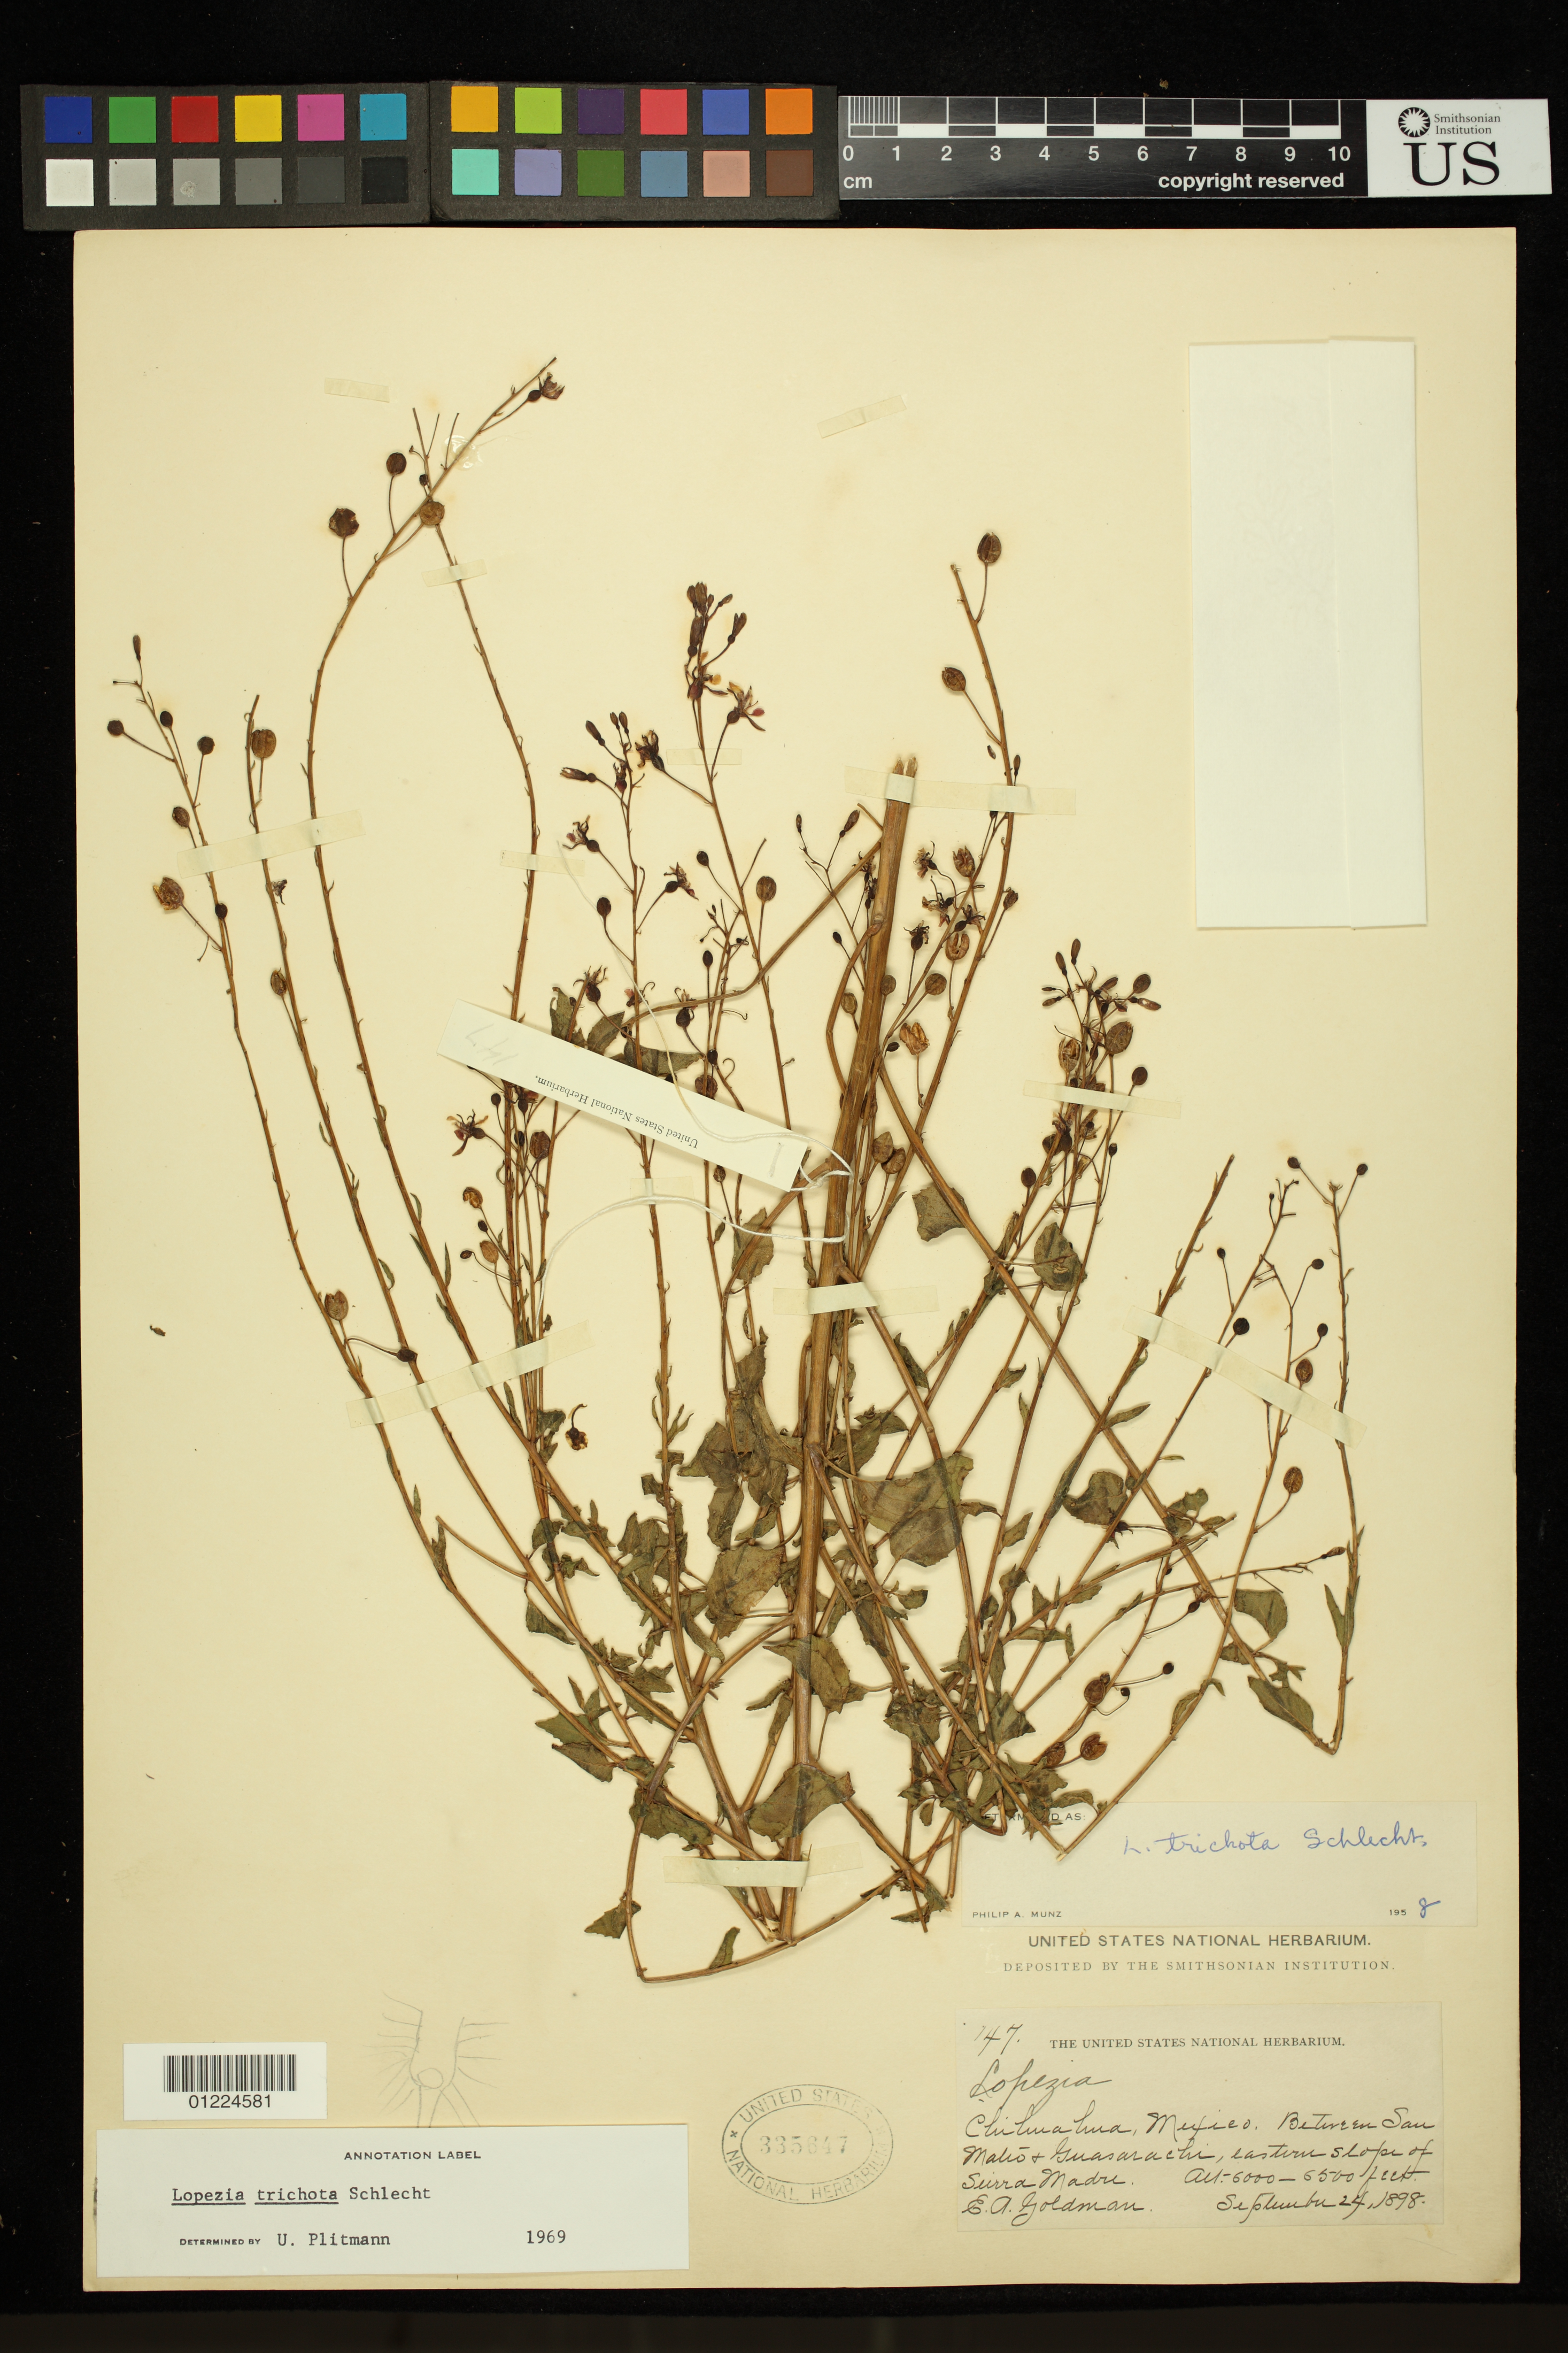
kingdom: Plantae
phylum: Tracheophyta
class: Magnoliopsida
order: Myrtales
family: Onagraceae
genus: Lopezia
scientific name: Lopezia trichota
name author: Schltdl.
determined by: Plitmann, U.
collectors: E. A. Goldman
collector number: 147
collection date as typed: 24 Sep 1898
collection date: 1898-09-24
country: Mexico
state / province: Chihuahua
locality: Between San Mateo and Guasarachi, eastern slope of Sierra Madre.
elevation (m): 1829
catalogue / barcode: US 335647